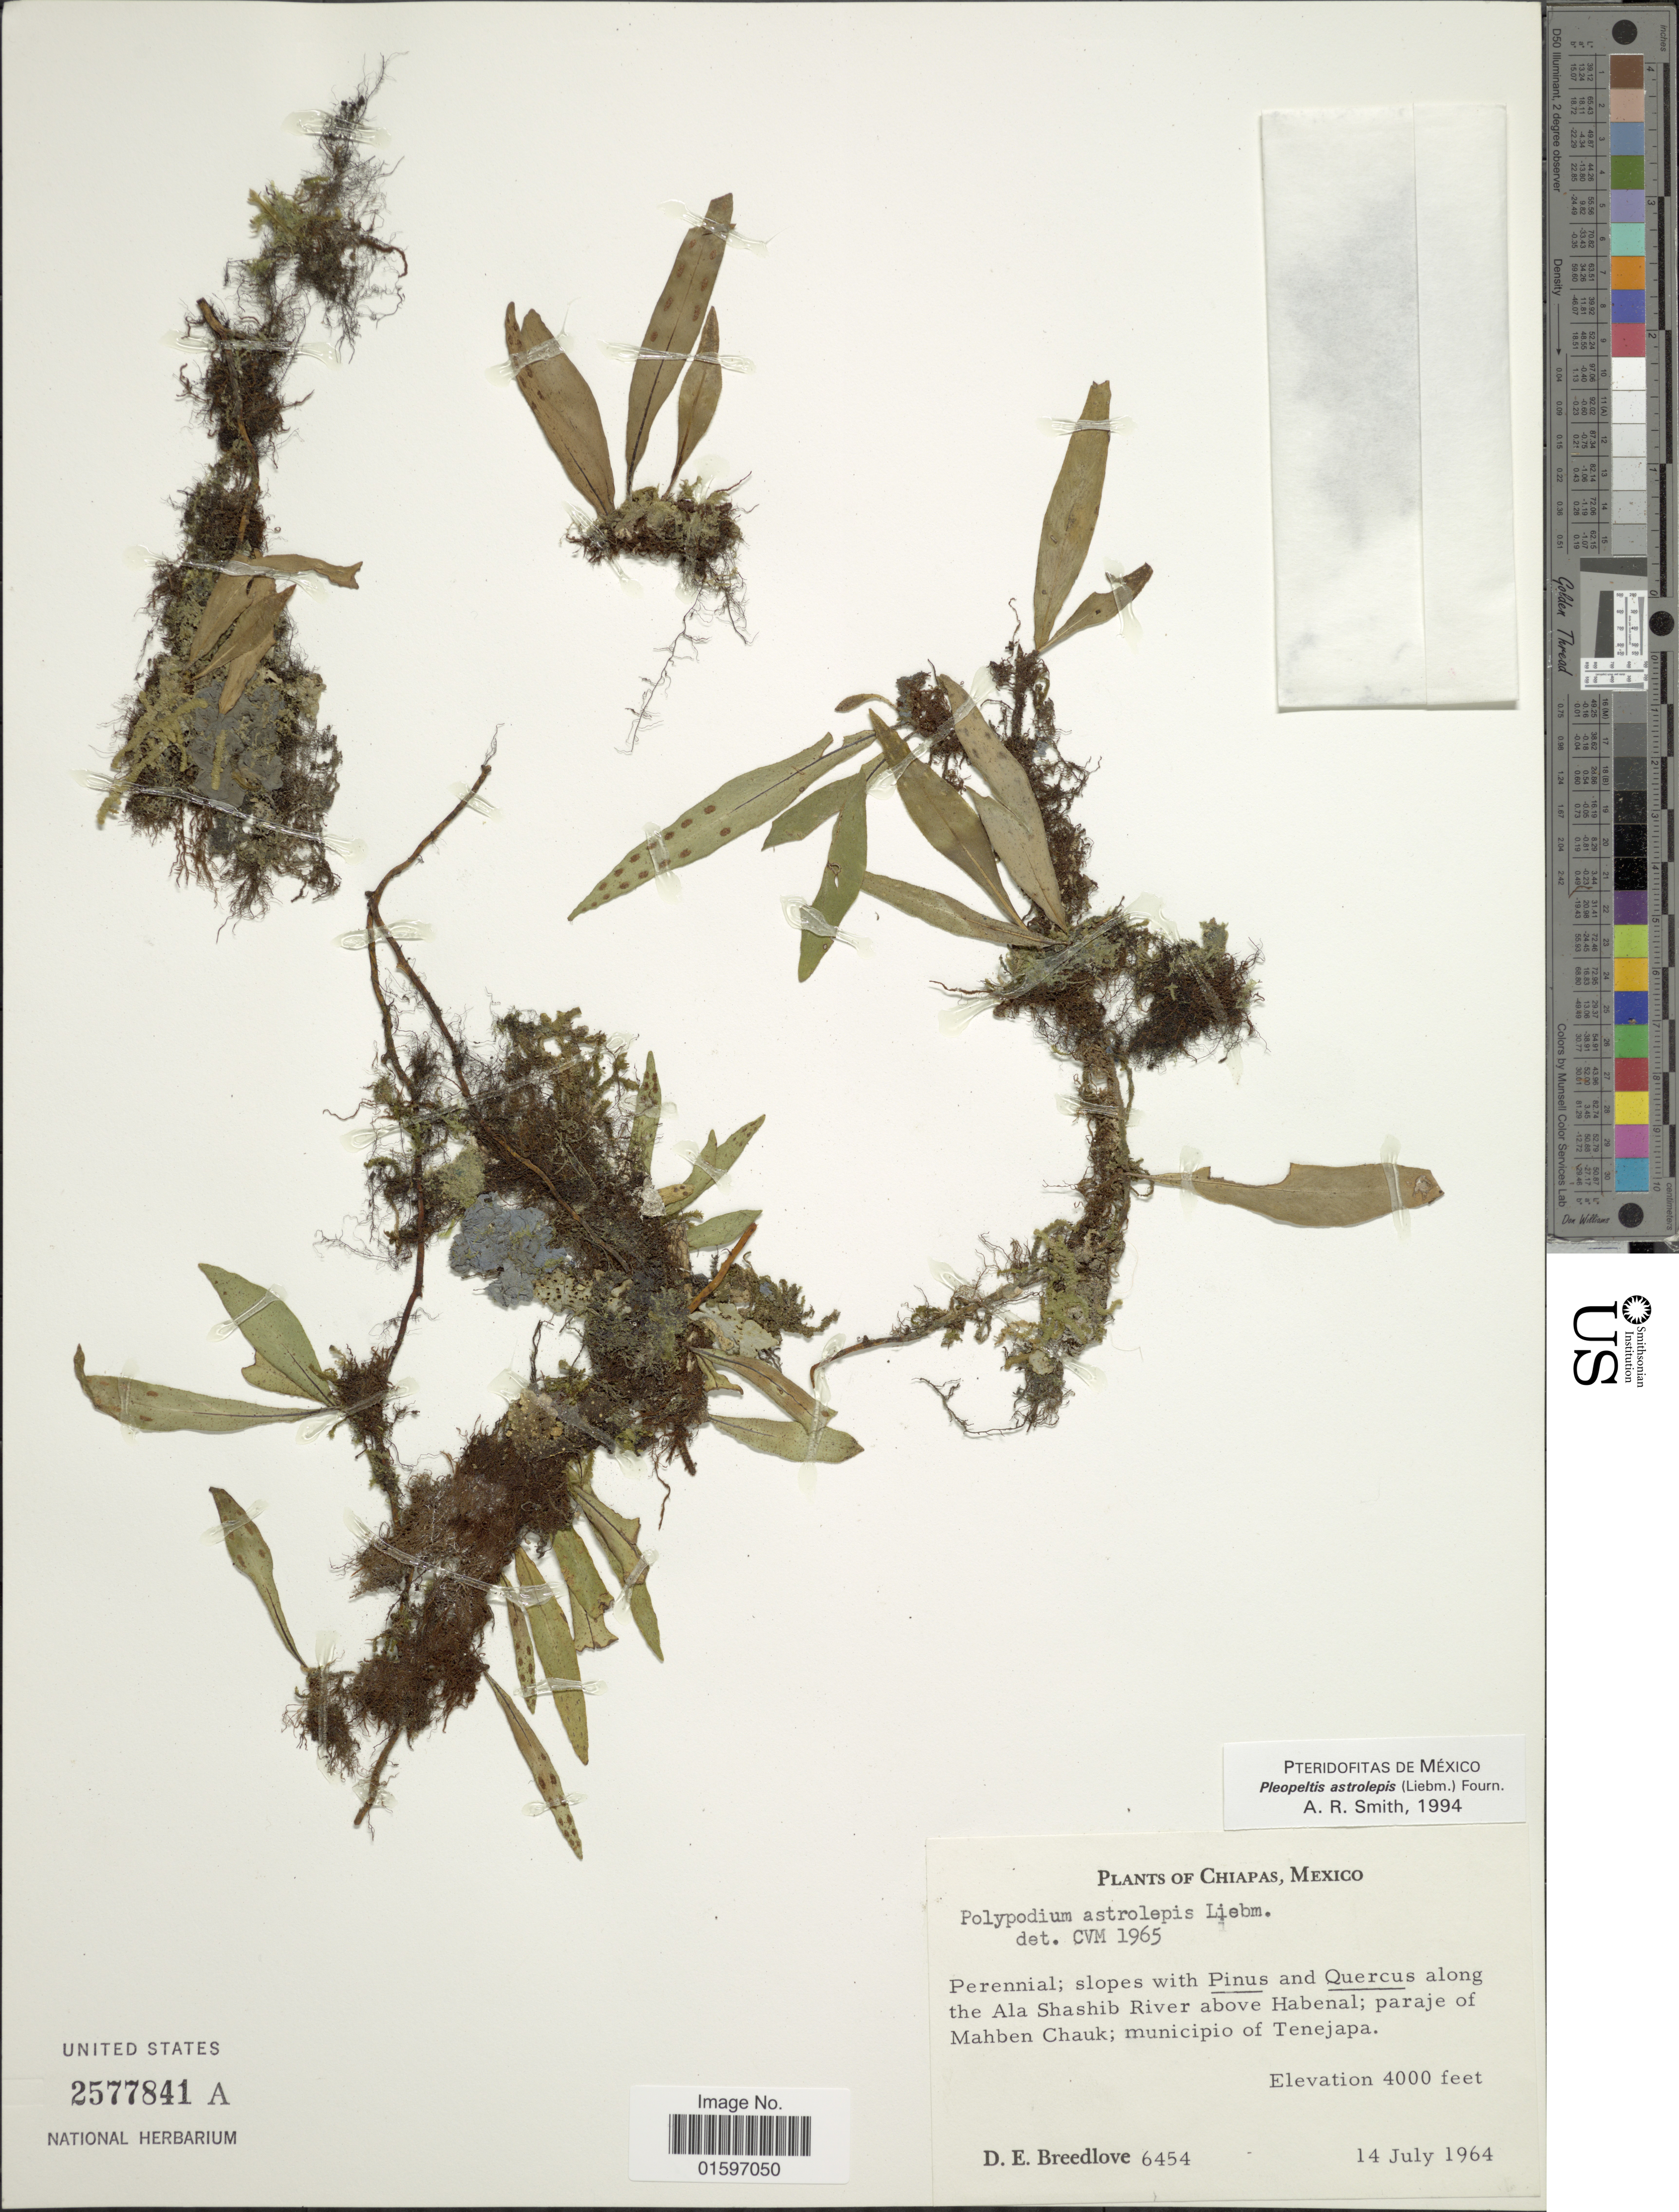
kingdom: Plantae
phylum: Tracheophyta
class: Polypodiopsida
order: Polypodiales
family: Polypodiaceae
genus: Pleopeltis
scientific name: Pleopeltis astrolepis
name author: (Liebm.) E. Fourn.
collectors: D. E. Breedlove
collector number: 6454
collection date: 1964-07-14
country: Mexico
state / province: Chiapas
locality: Along the Ala Shashib River above Habenal; paraje of Mahben Chauk; municipio of Tenejapa.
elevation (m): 1219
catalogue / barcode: US 2577841A